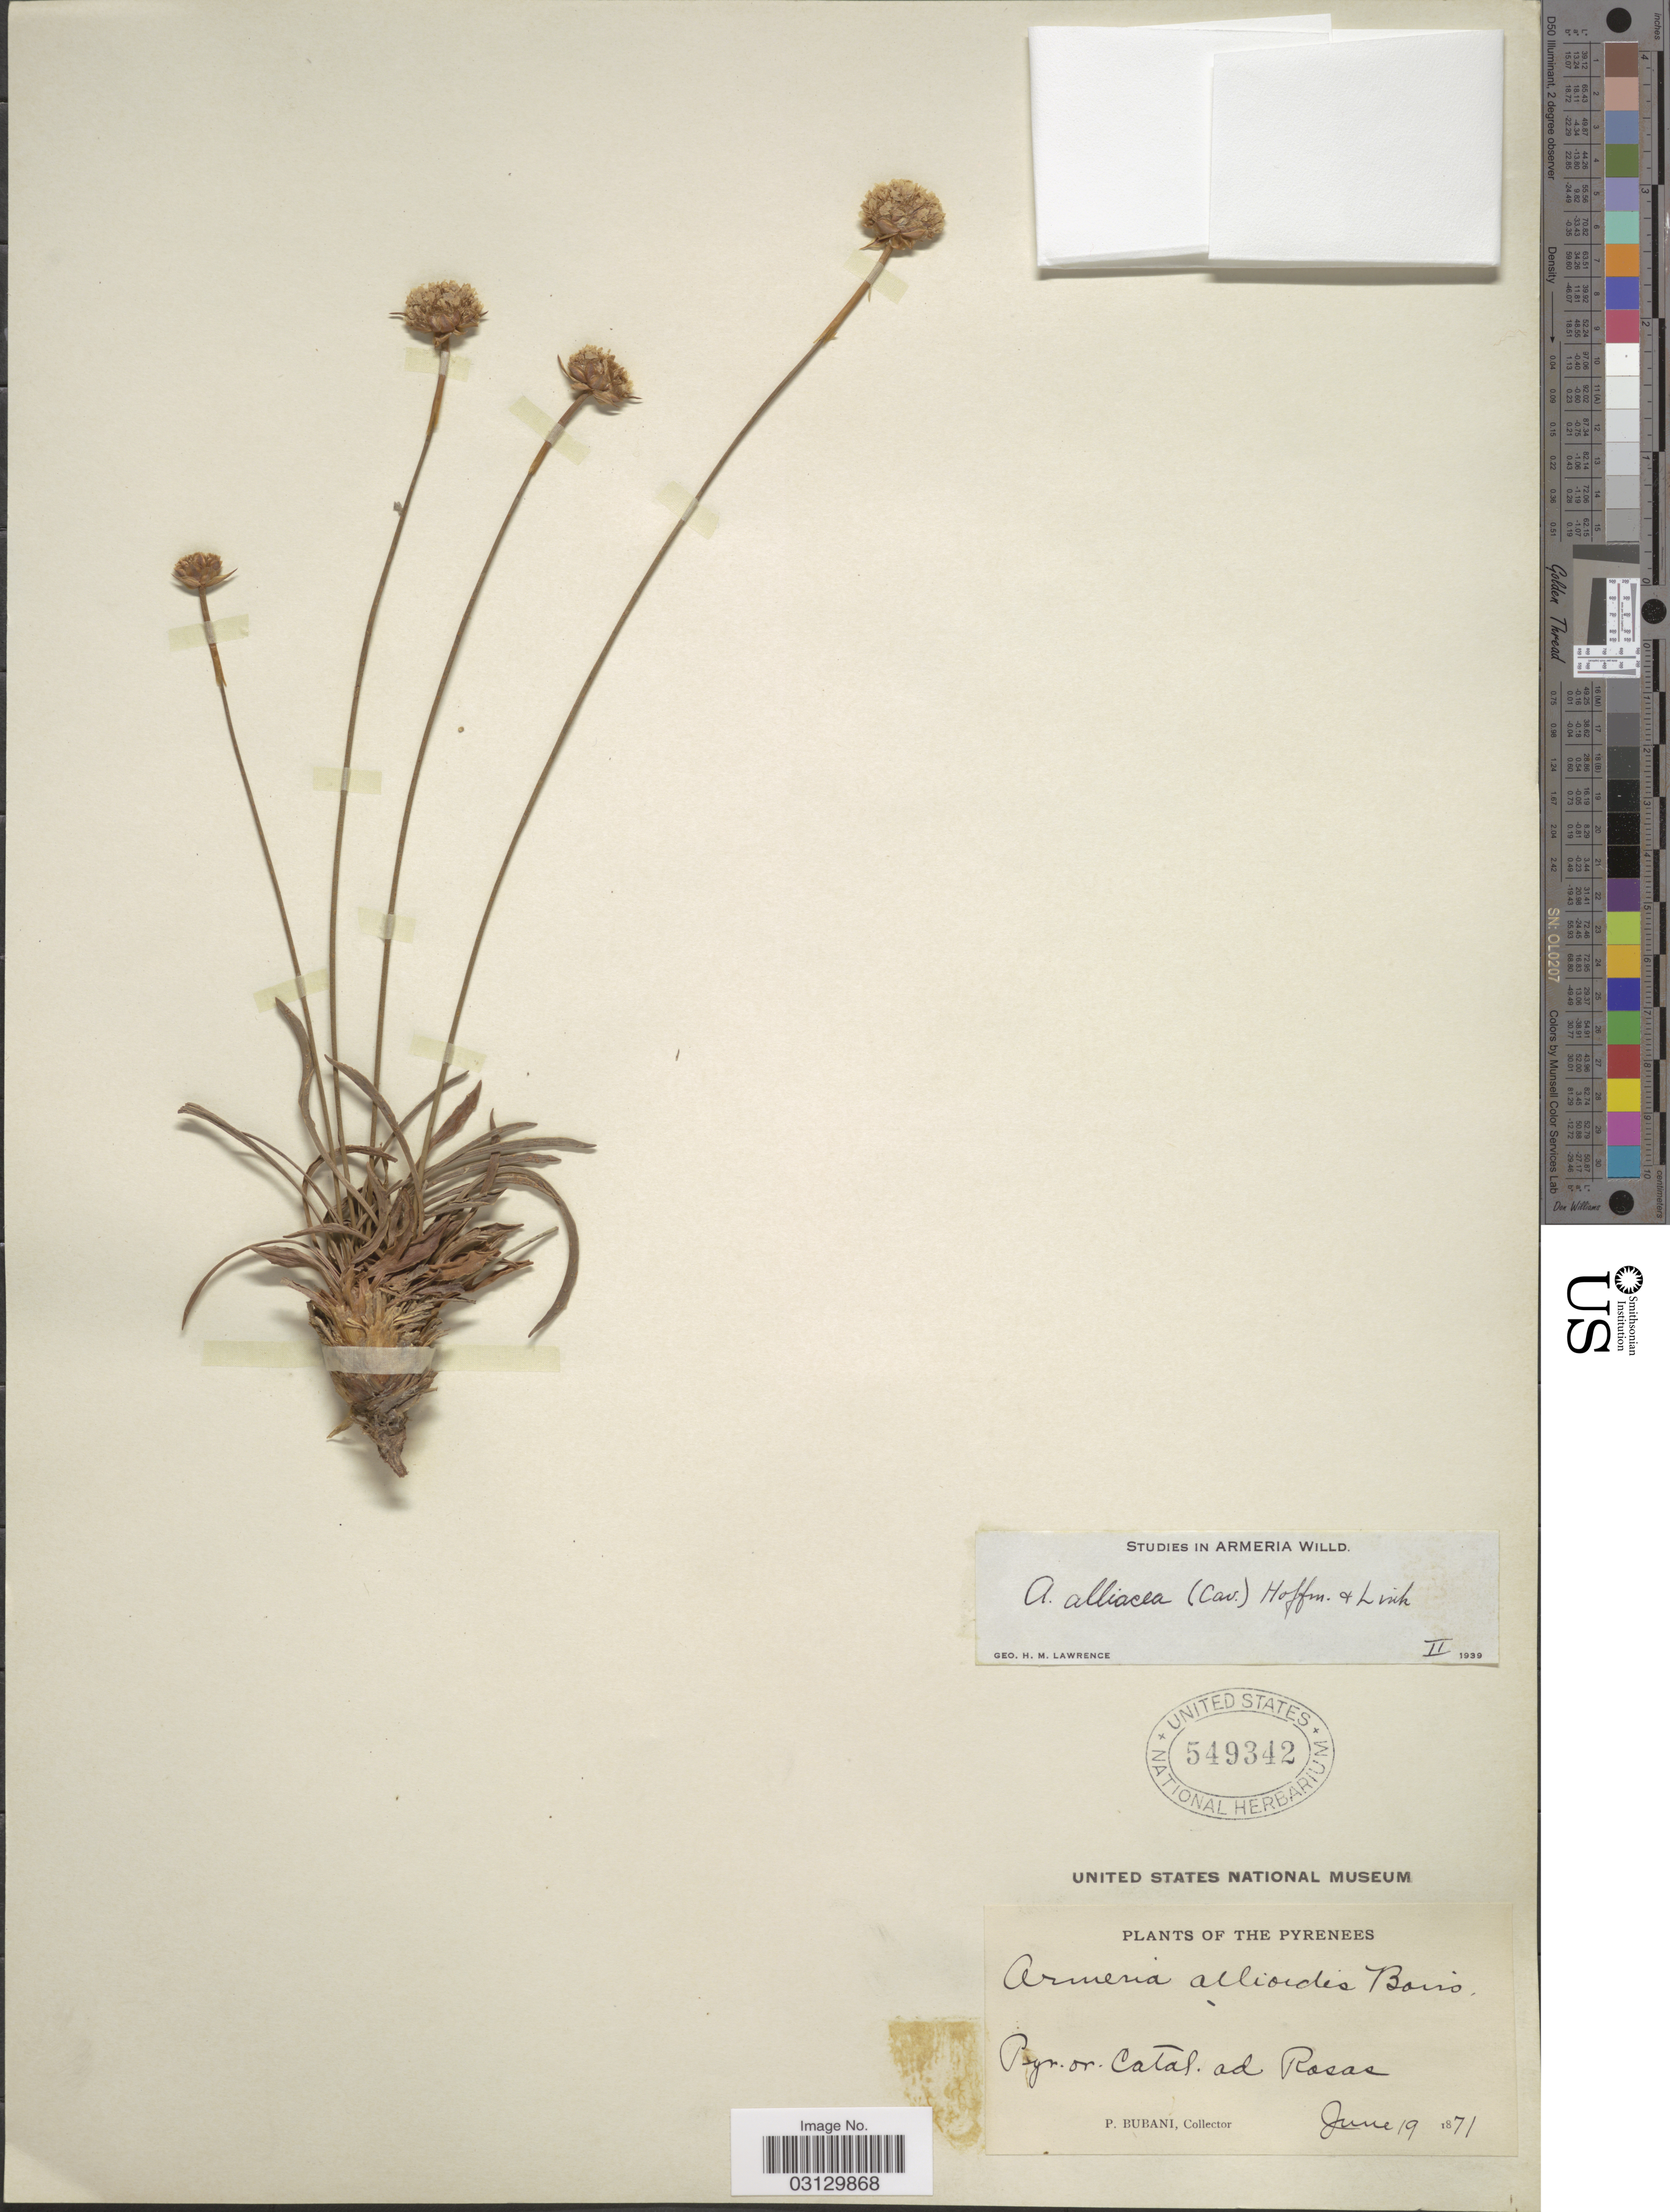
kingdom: Plantae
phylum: Tracheophyta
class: Magnoliopsida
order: Caryophyllales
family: Plumbaginaceae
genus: Armeria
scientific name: Armeria alliacea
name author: (Cav.) Hoffmanns. & Link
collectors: P. Bubani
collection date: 1871-06-19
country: Spain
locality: The Pyrenees. Pyr. or. Catal. ad Rosas.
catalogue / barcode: US 549342